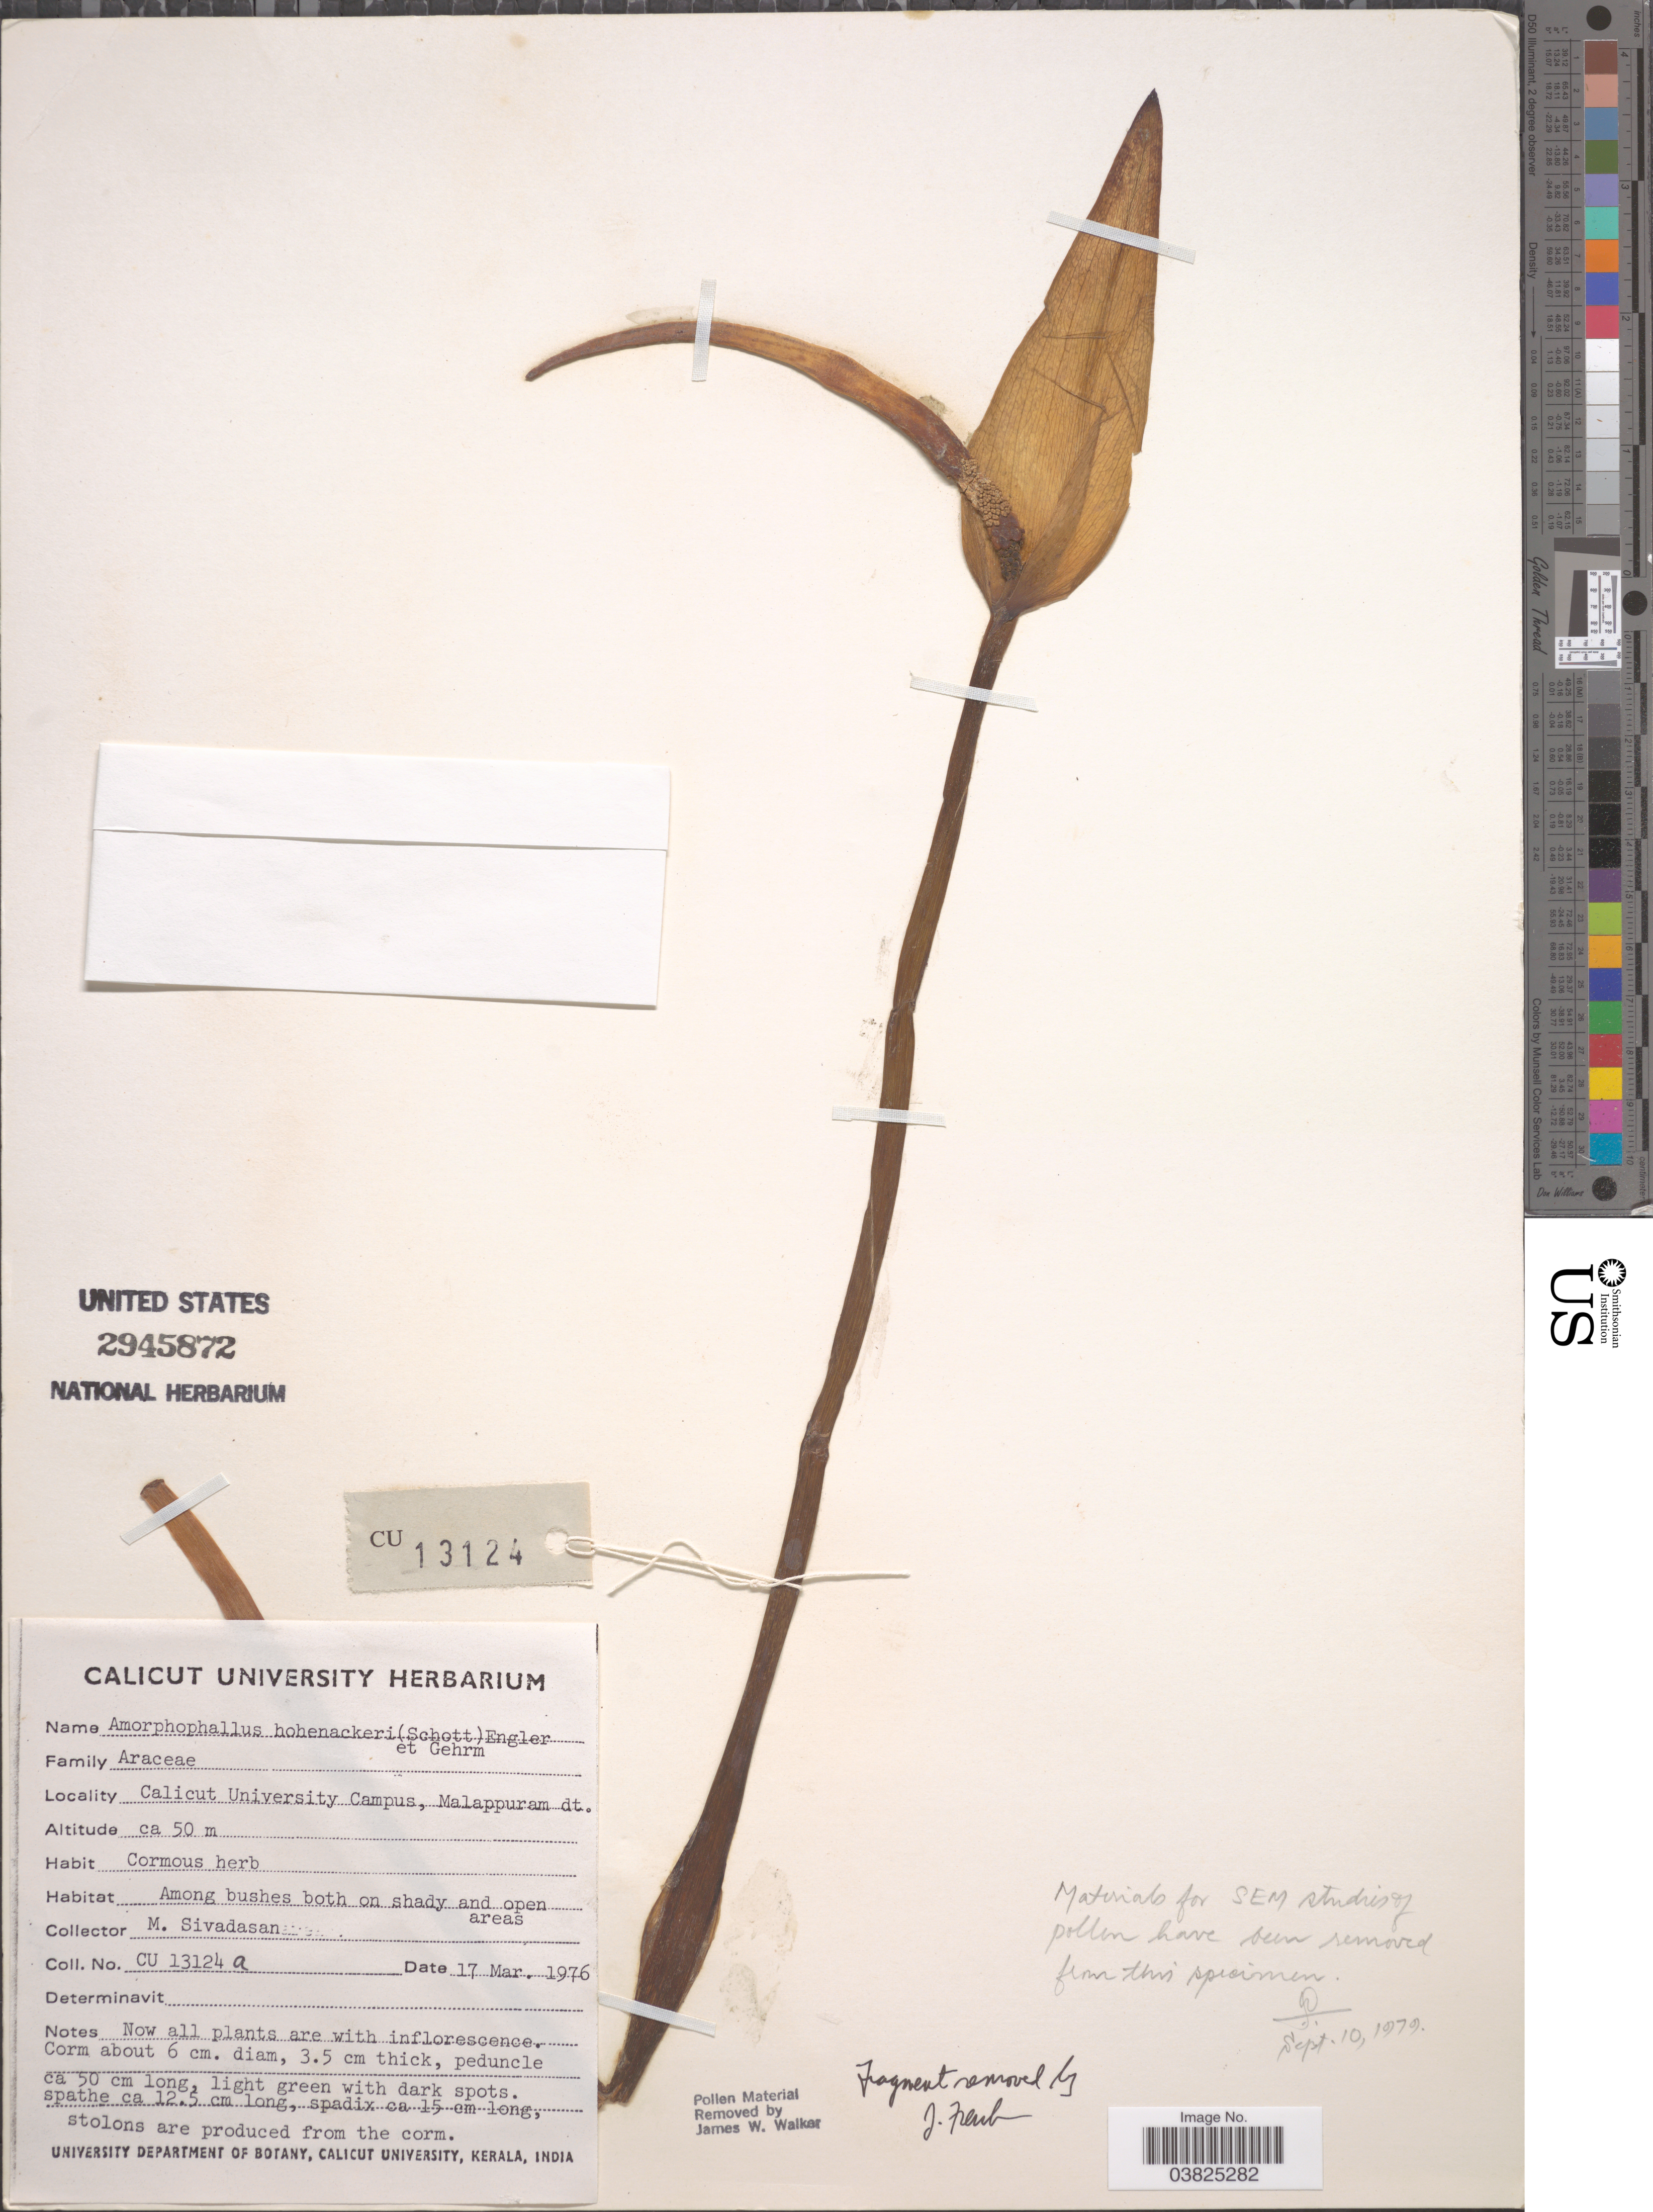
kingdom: Plantae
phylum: Tracheophyta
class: Liliopsida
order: Alismatales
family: Araceae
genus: Amorphophallus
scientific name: Amorphophallus hohenackeri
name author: (Schott) Engl. & Gehrm.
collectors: M. Sivadasan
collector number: CU 13124a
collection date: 1976-03-17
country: India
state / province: Kerala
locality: Calicut University Campus, Malappuram Dt.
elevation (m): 50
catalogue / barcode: US 2945872